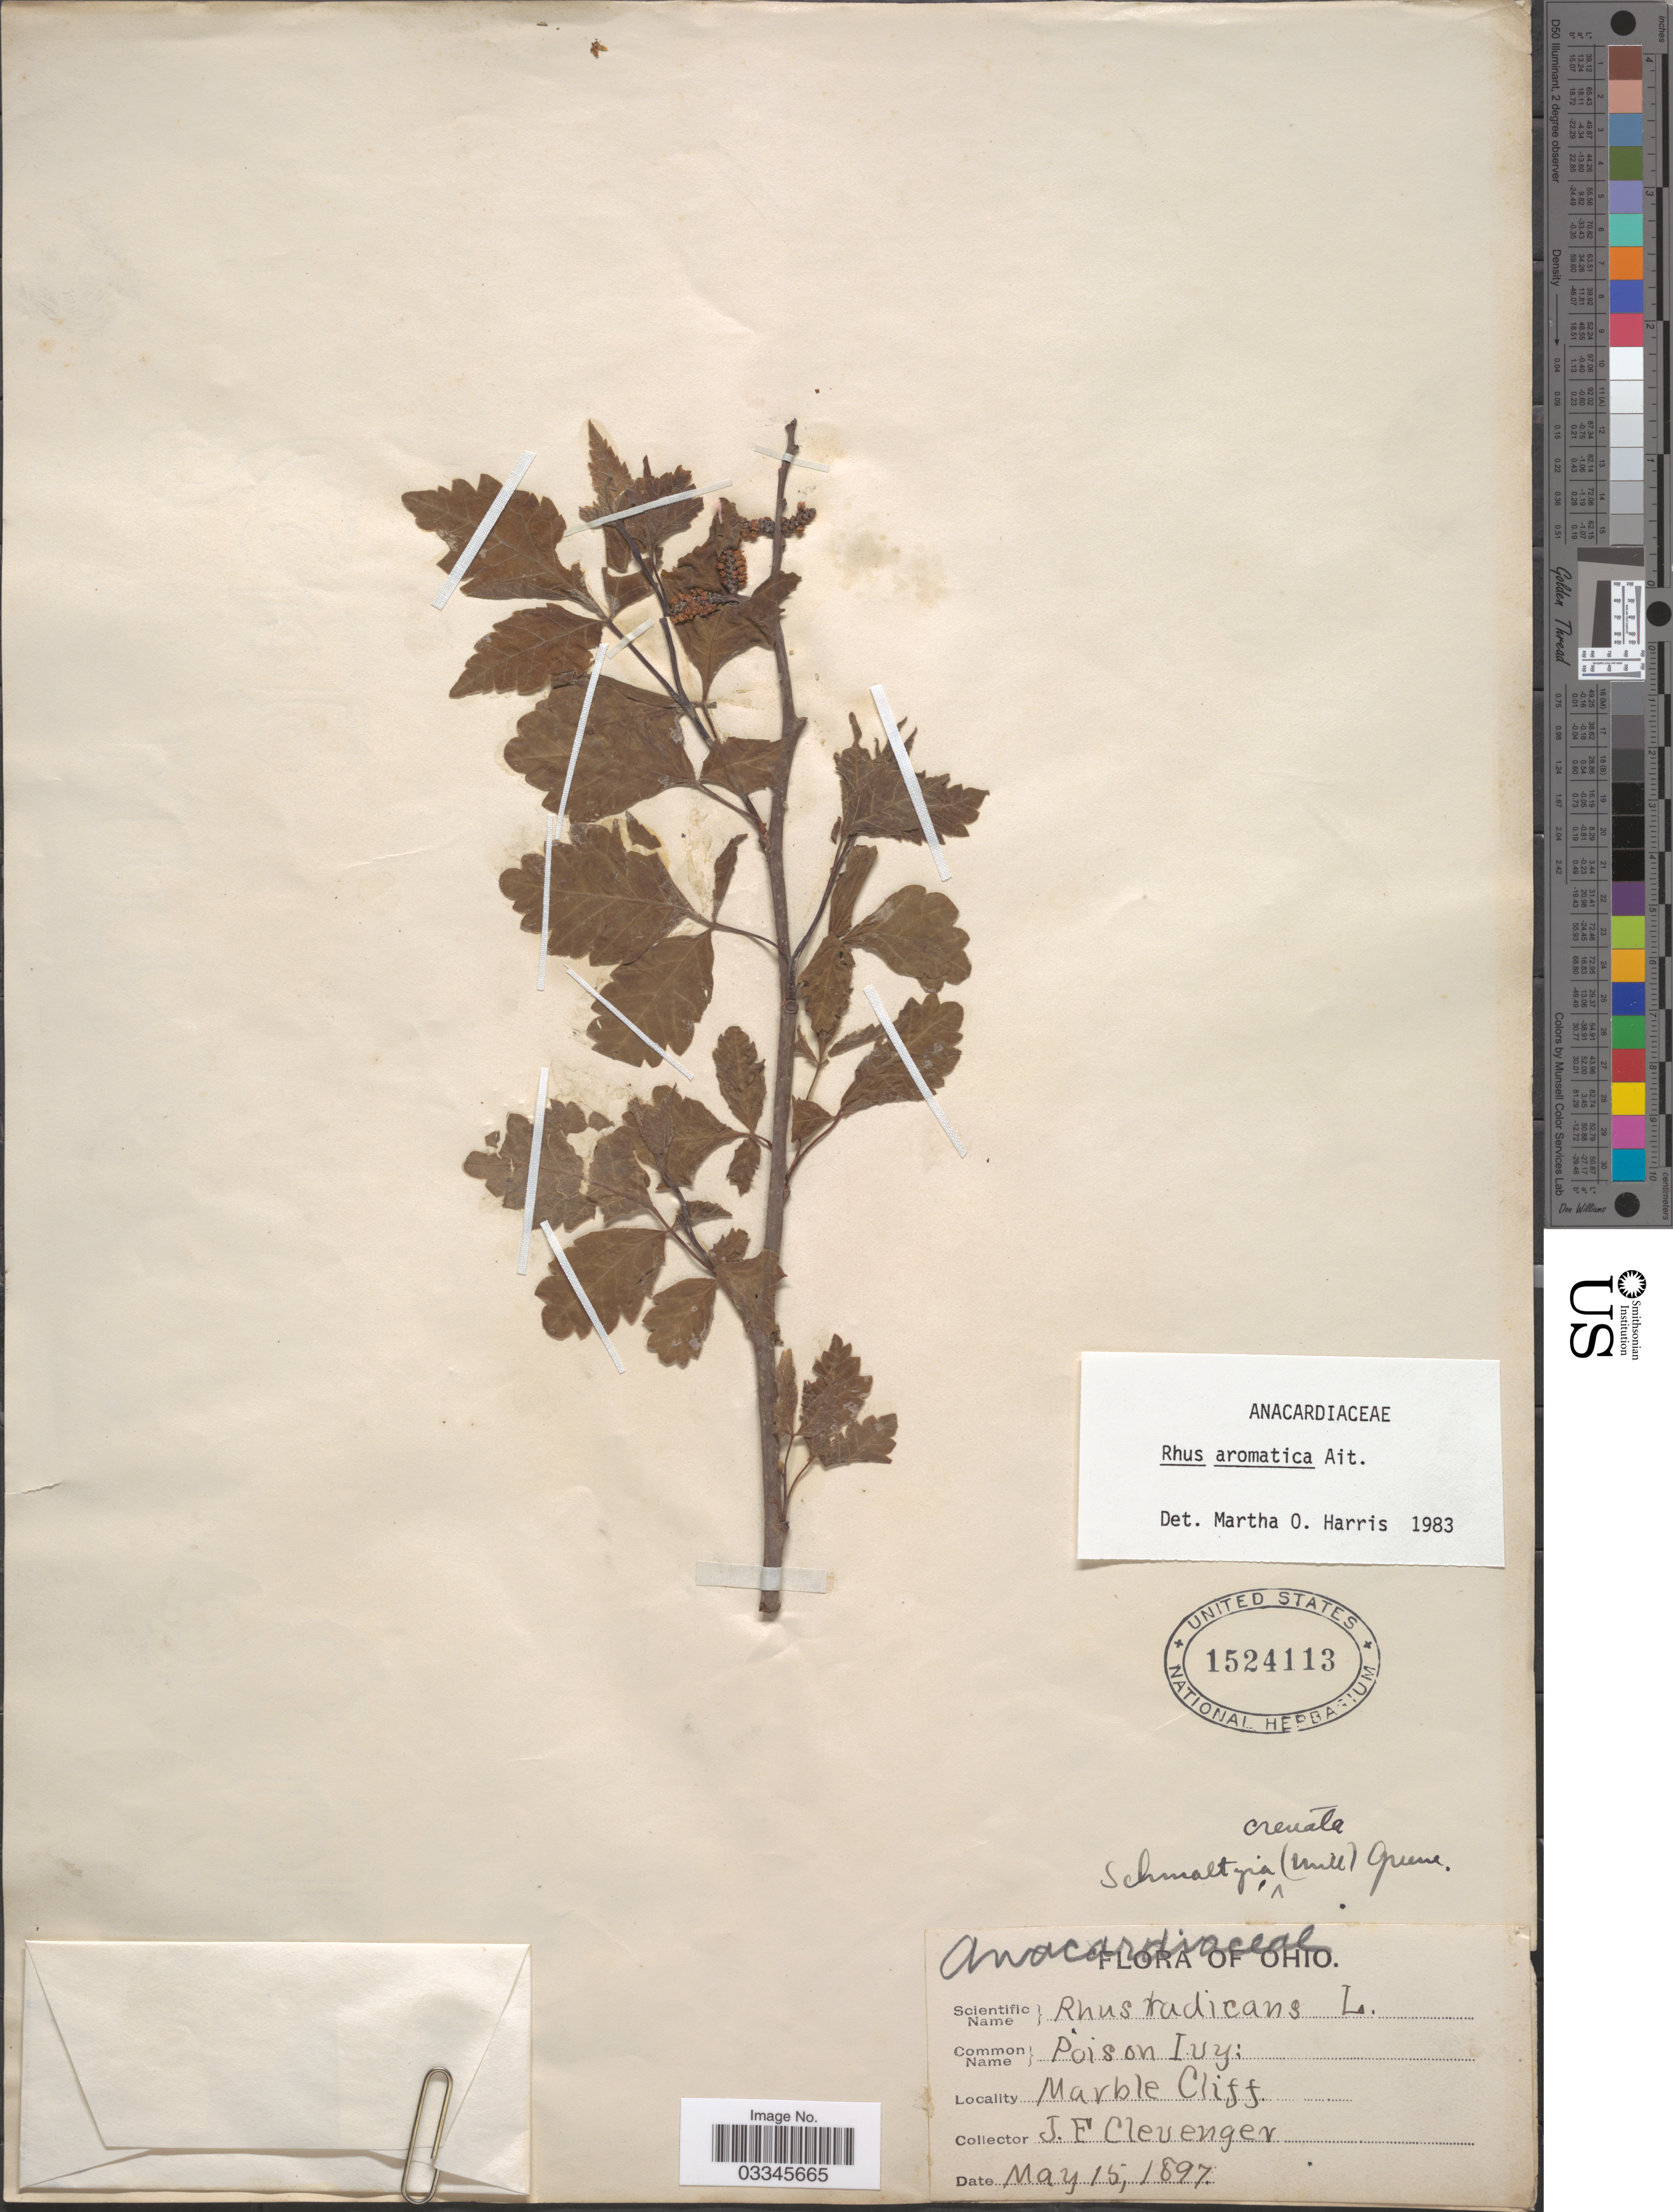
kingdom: Plantae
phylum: Tracheophyta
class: Magnoliopsida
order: Sapindales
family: Anacardiaceae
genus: Rhus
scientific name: Rhus aromatica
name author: Aiton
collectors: J. F. Clevenger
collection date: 1897-05-15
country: United States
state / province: Ohio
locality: Marble Cliff.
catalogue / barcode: US 1524113